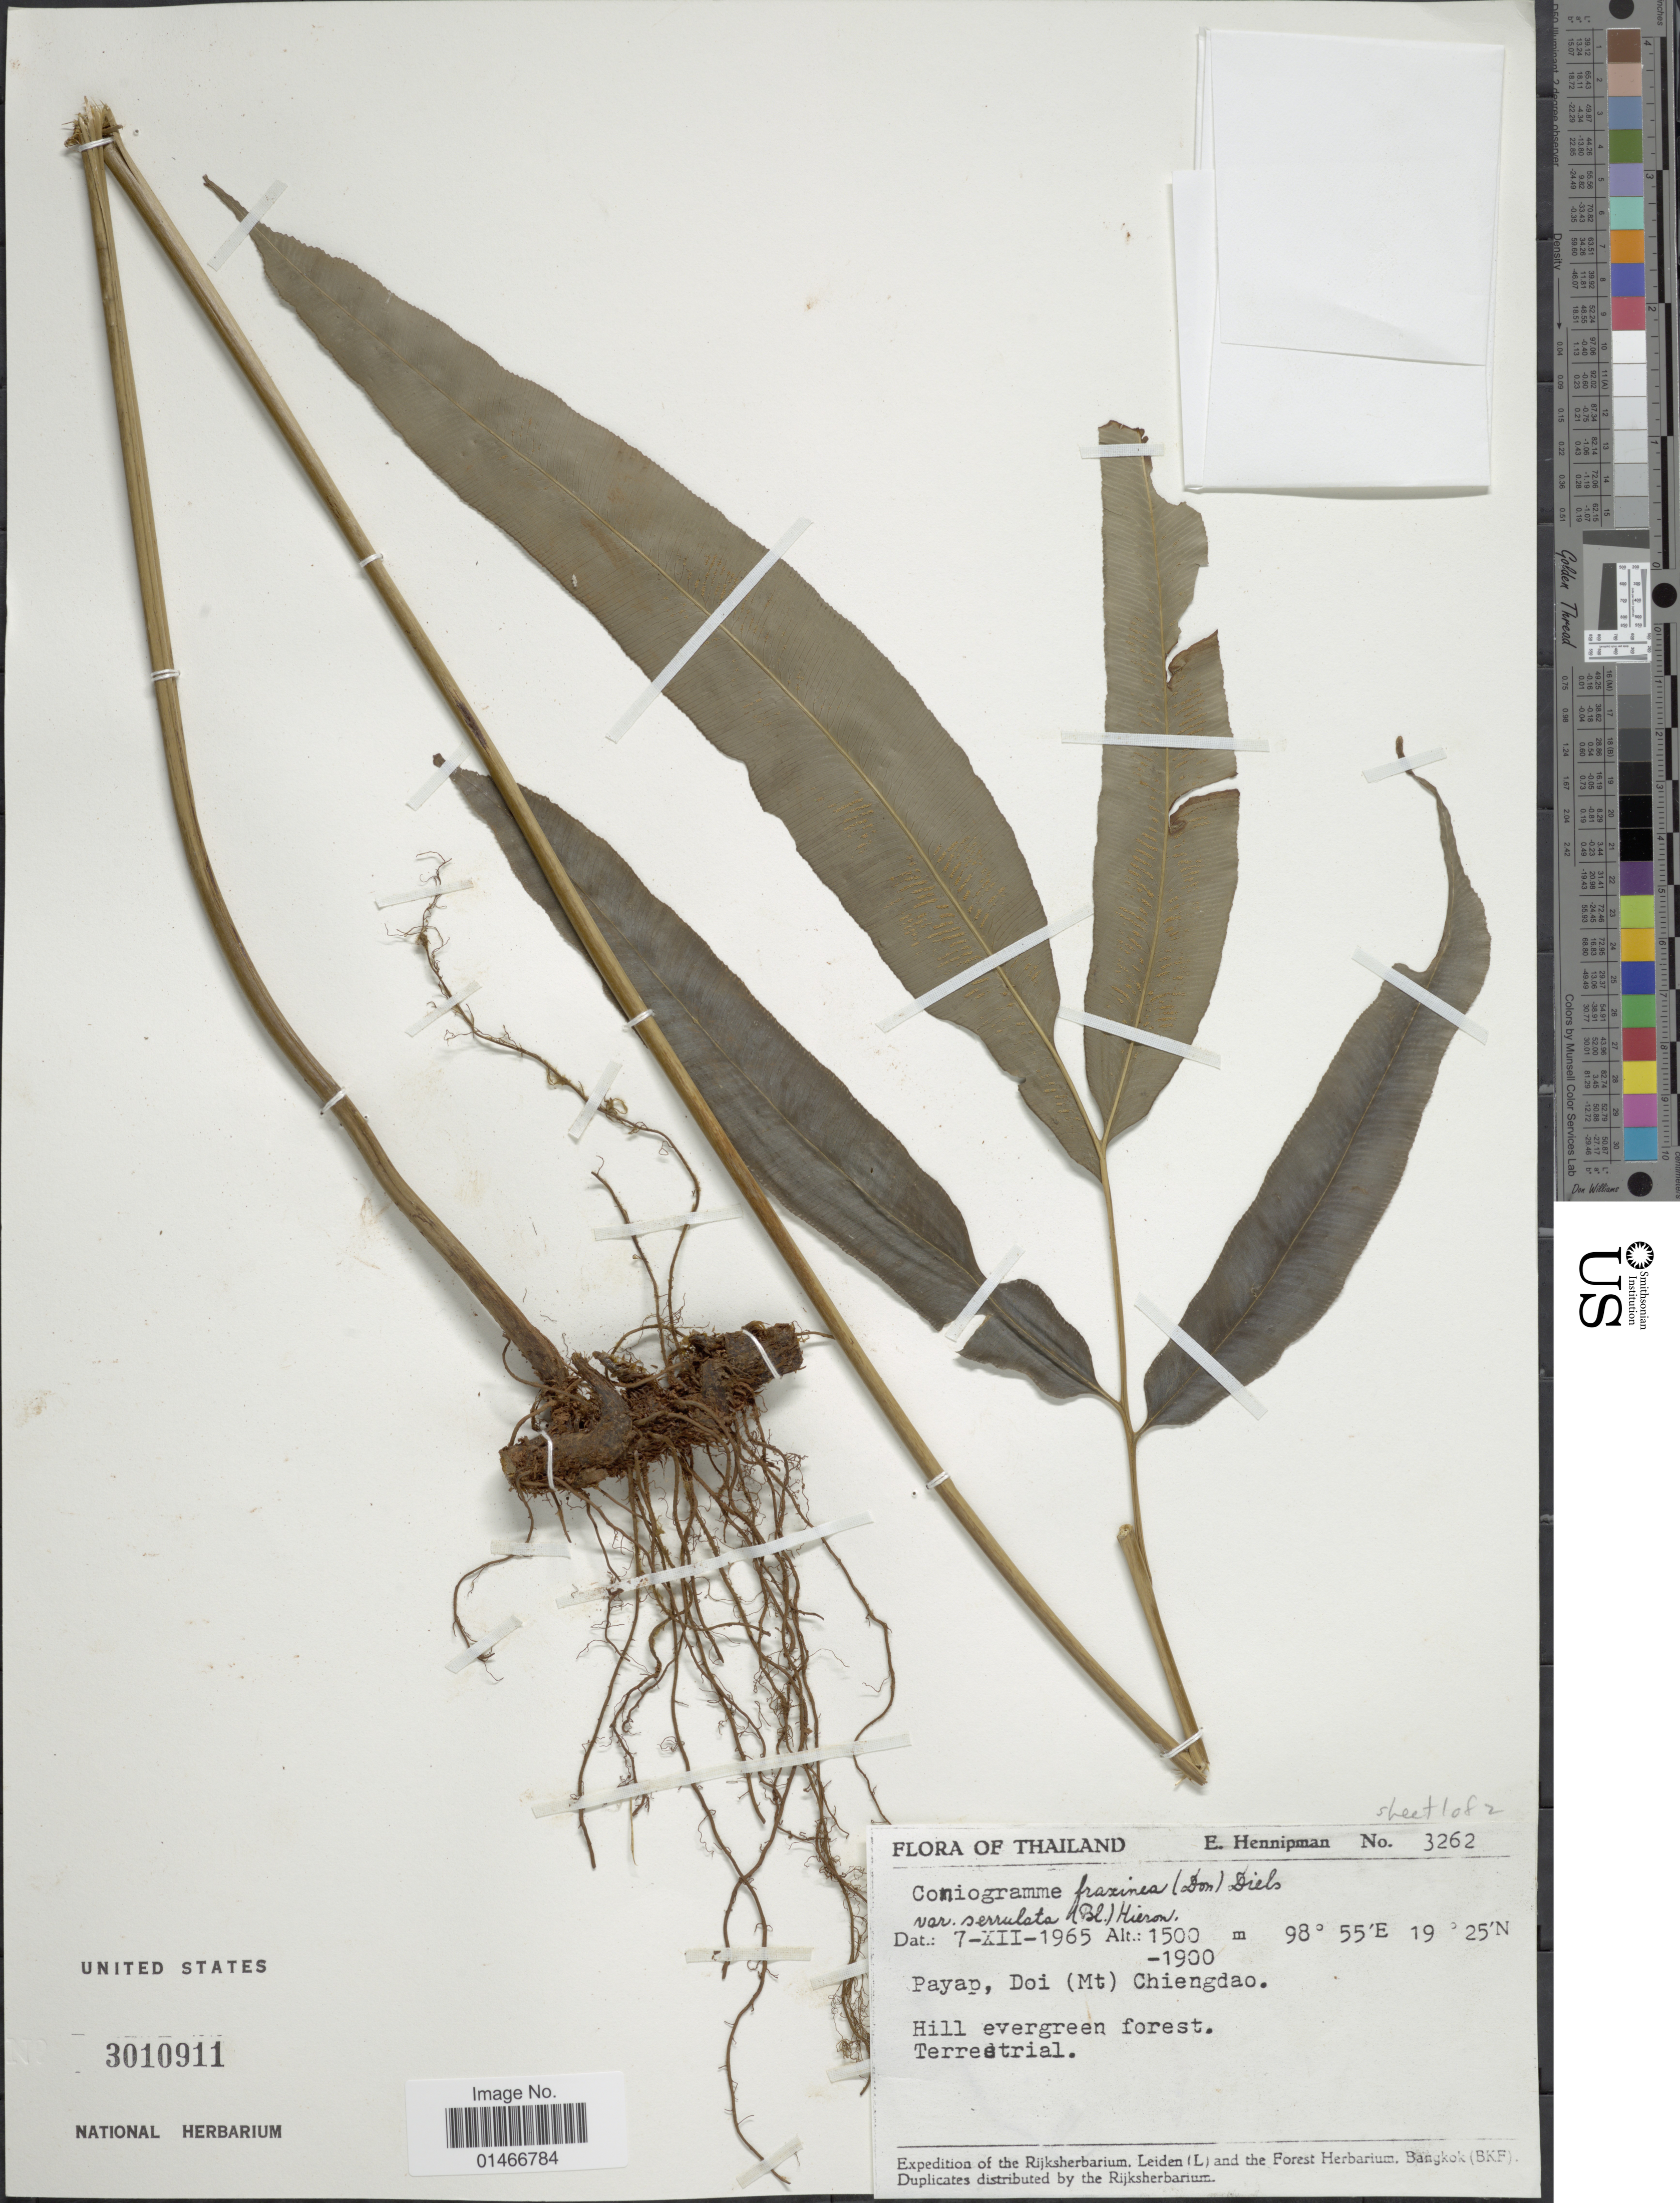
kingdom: Plantae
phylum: Tracheophyta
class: Polypodiopsida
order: Polypodiales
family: Pteridaceae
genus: Coniogramme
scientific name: Coniogramme fraxinea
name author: (D. Don) Diels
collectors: E. Hennipman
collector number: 3262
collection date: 1965-12-07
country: Thailand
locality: Payap, Doi (Mt) Chiengdao.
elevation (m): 1500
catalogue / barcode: US 3010911